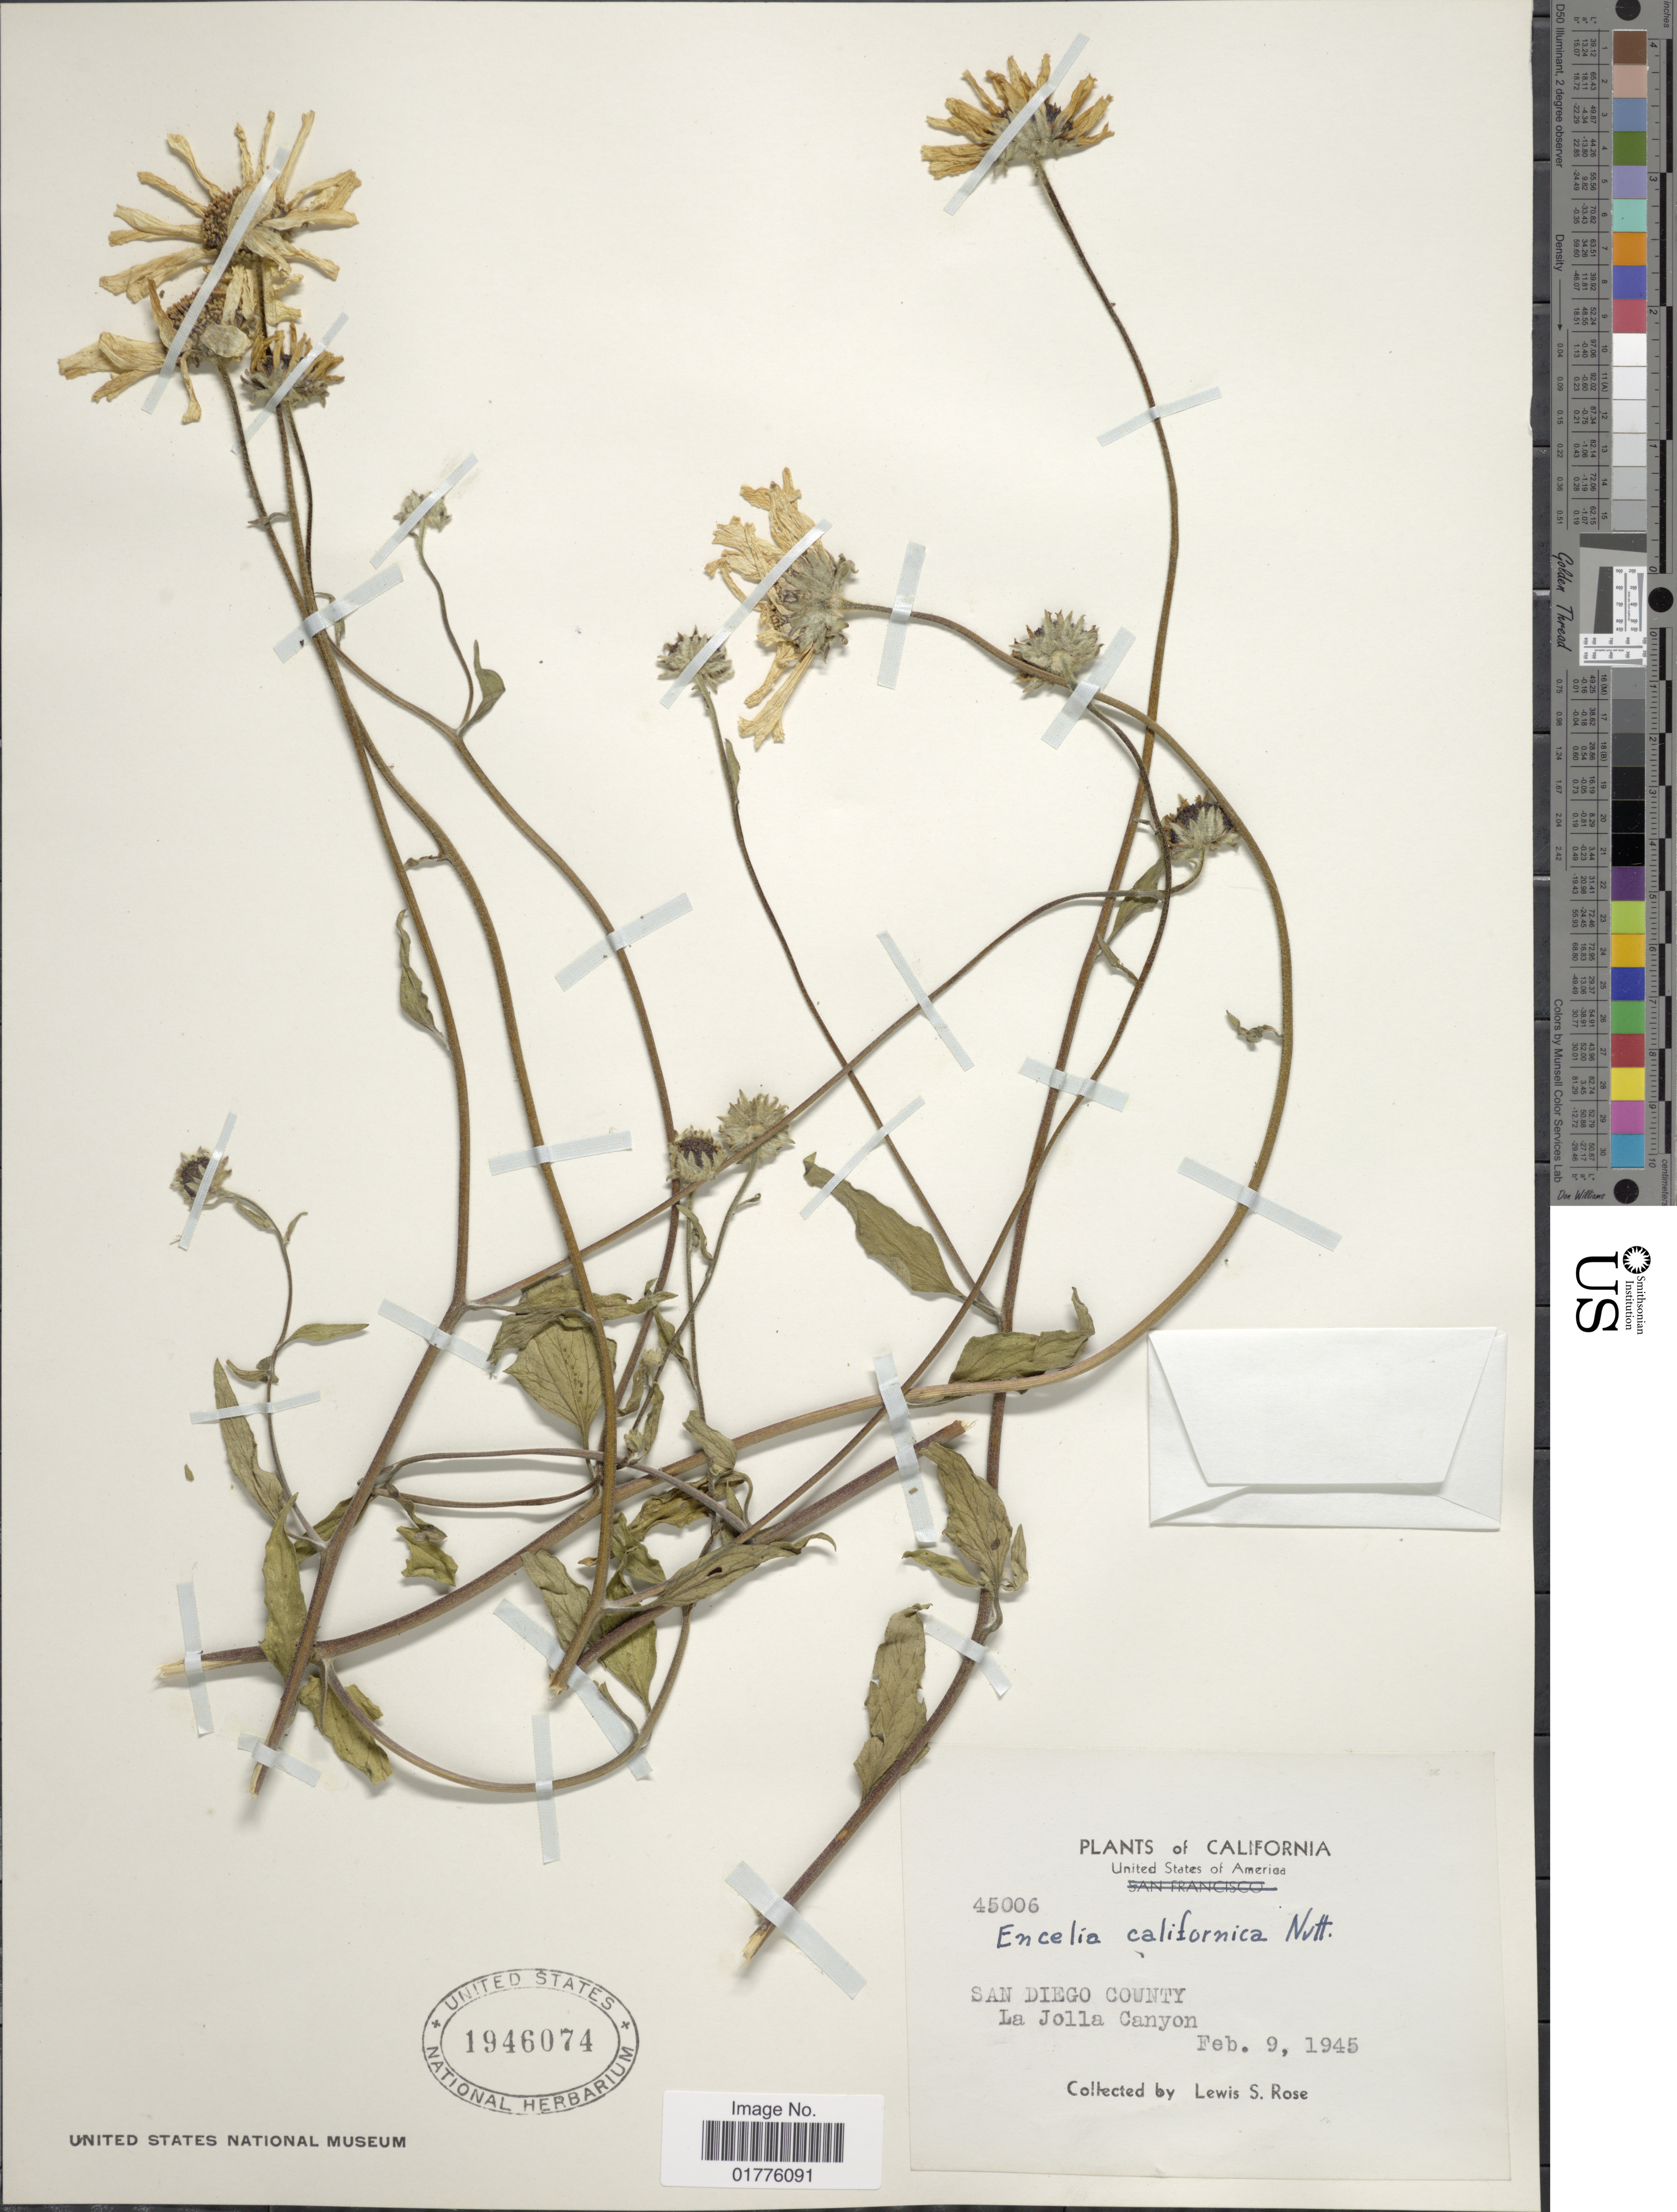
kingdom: Plantae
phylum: Tracheophyta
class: Magnoliopsida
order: Asterales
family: Asteraceae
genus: Encelia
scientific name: Encelia californica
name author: Nutt.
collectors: L. S. Rose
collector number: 45006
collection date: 1945-02-09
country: United States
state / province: California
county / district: San Diego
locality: California. San Diego County. La Jolla Canyon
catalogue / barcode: US 1946074